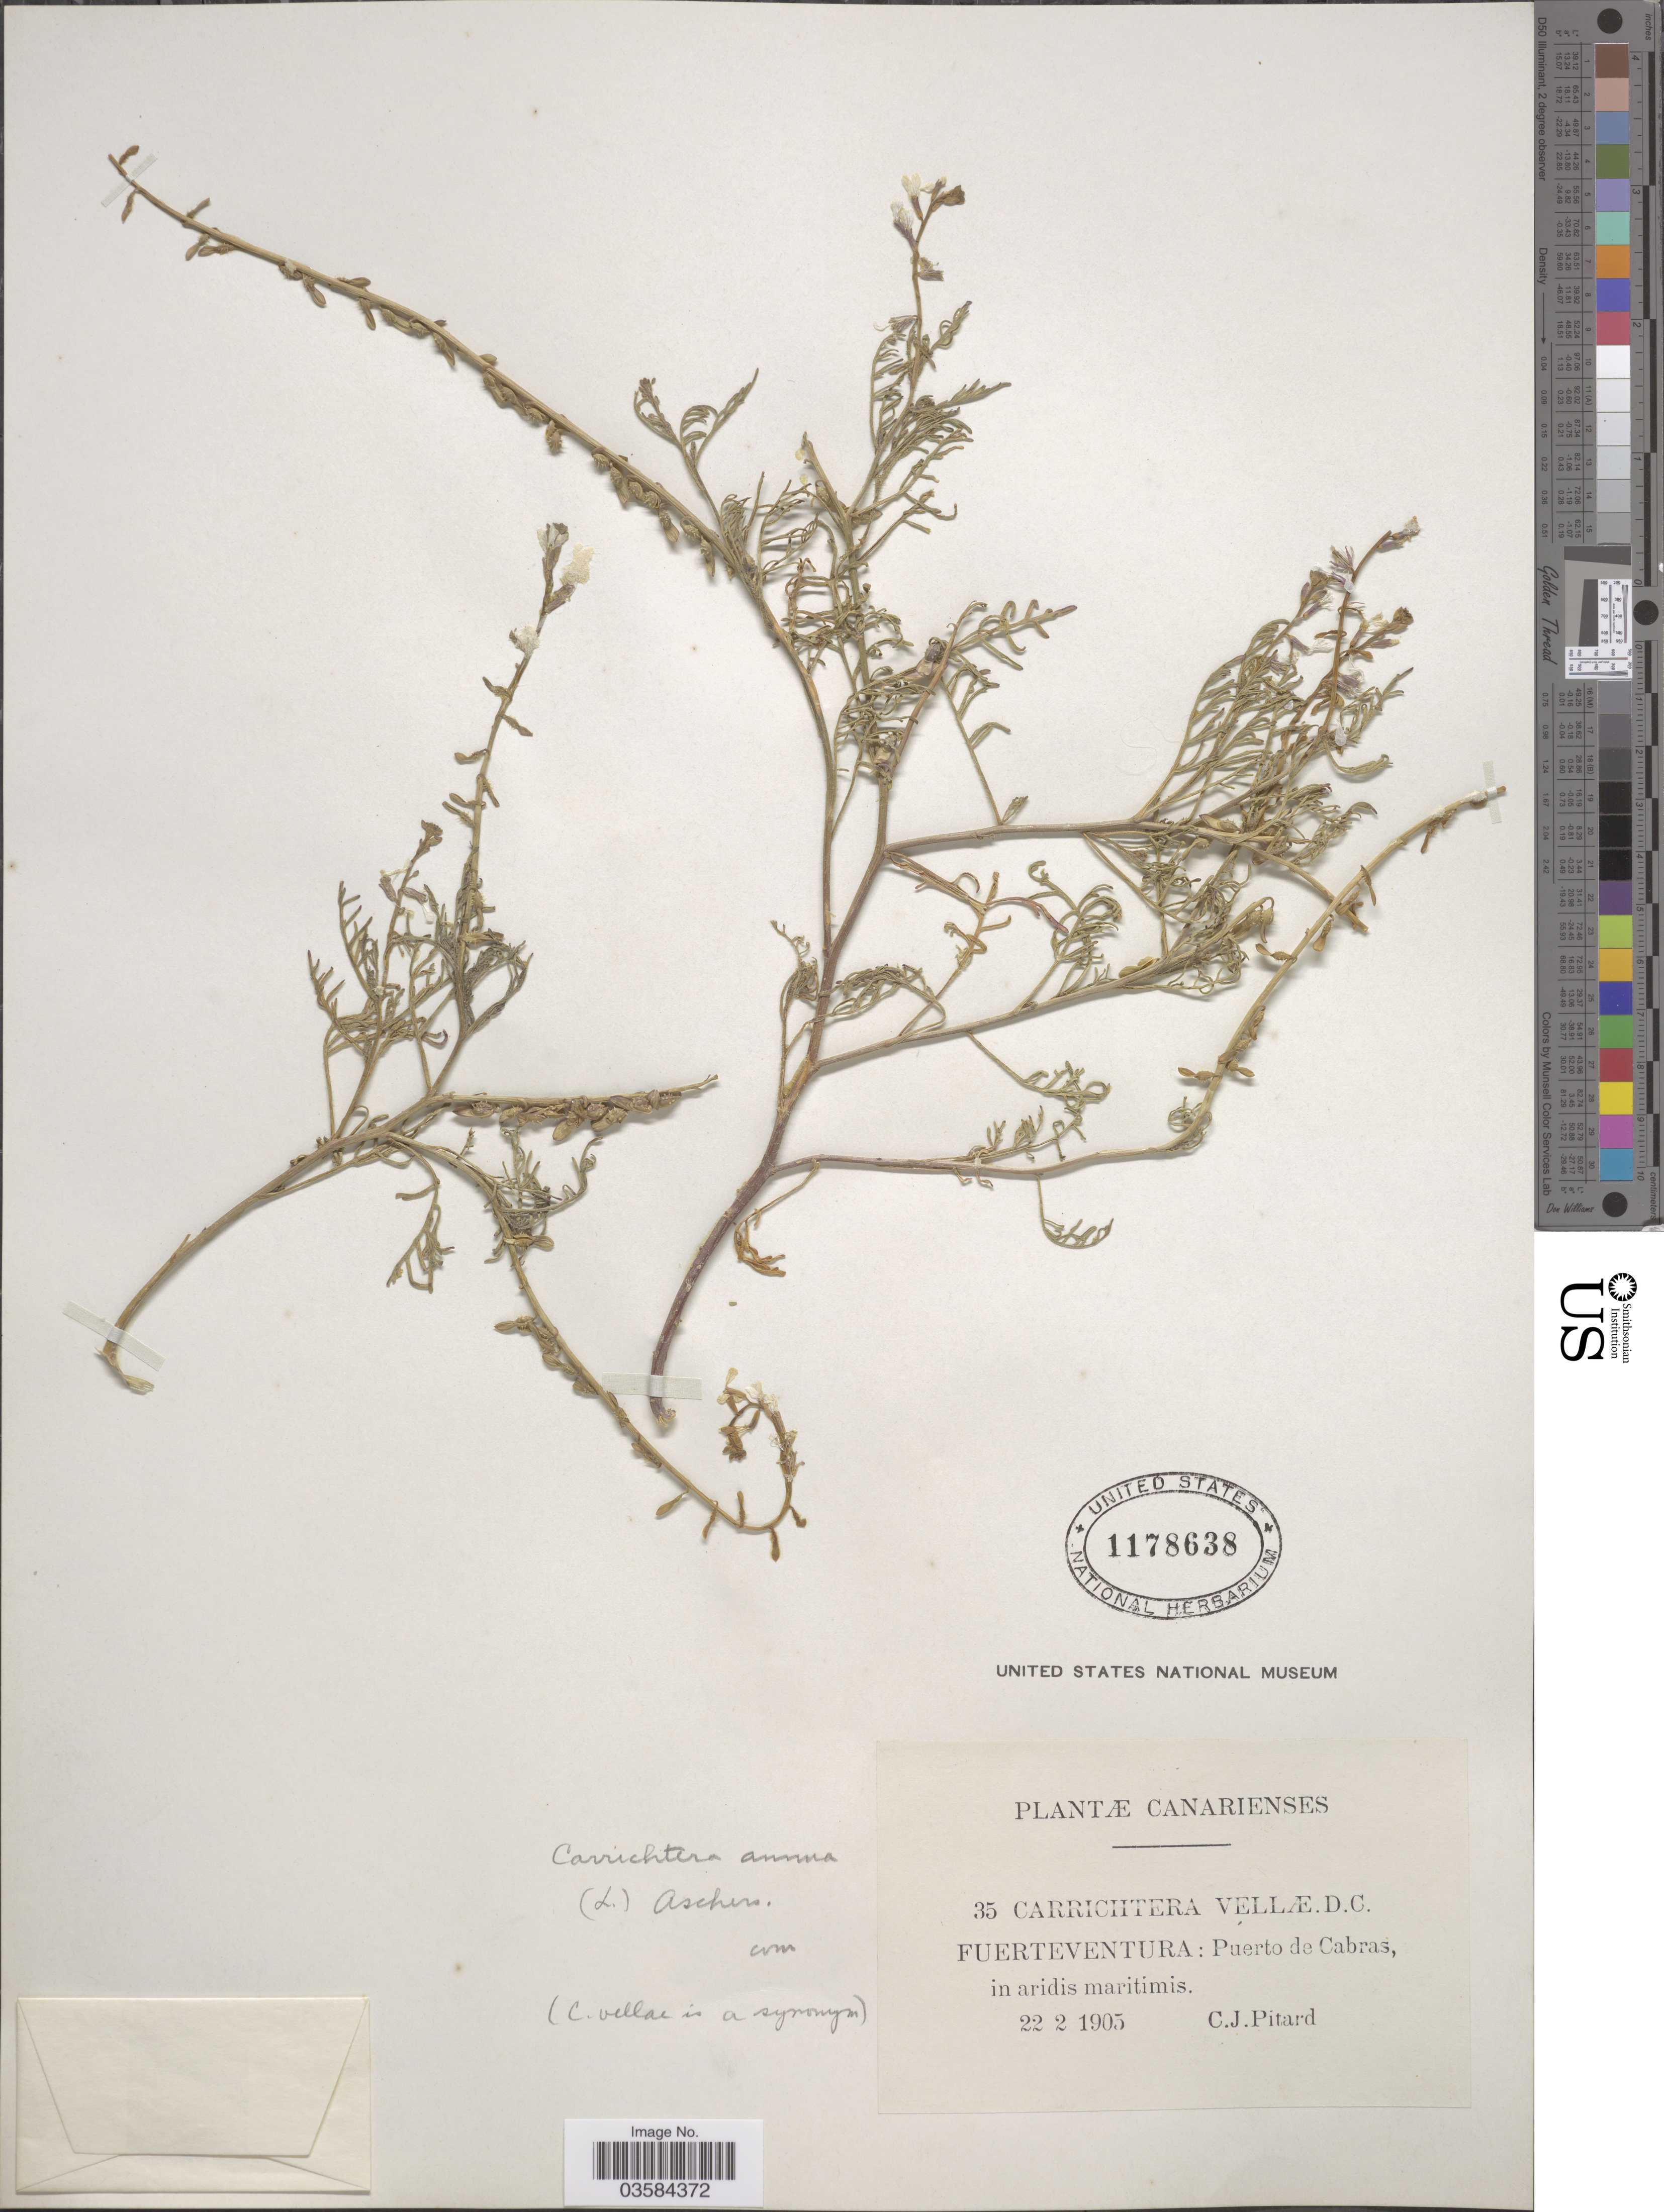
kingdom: Plantae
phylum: Tracheophyta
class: Magnoliopsida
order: Brassicales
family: Brassicaceae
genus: Carrichtera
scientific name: Carrichtera vellae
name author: DC.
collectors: C. Pitard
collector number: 35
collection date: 1905-02-22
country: Spain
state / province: Canarias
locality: Canarienses. Fuerteventura: Puerto de Cabras, in aridis maritimis.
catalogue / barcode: US 1178638